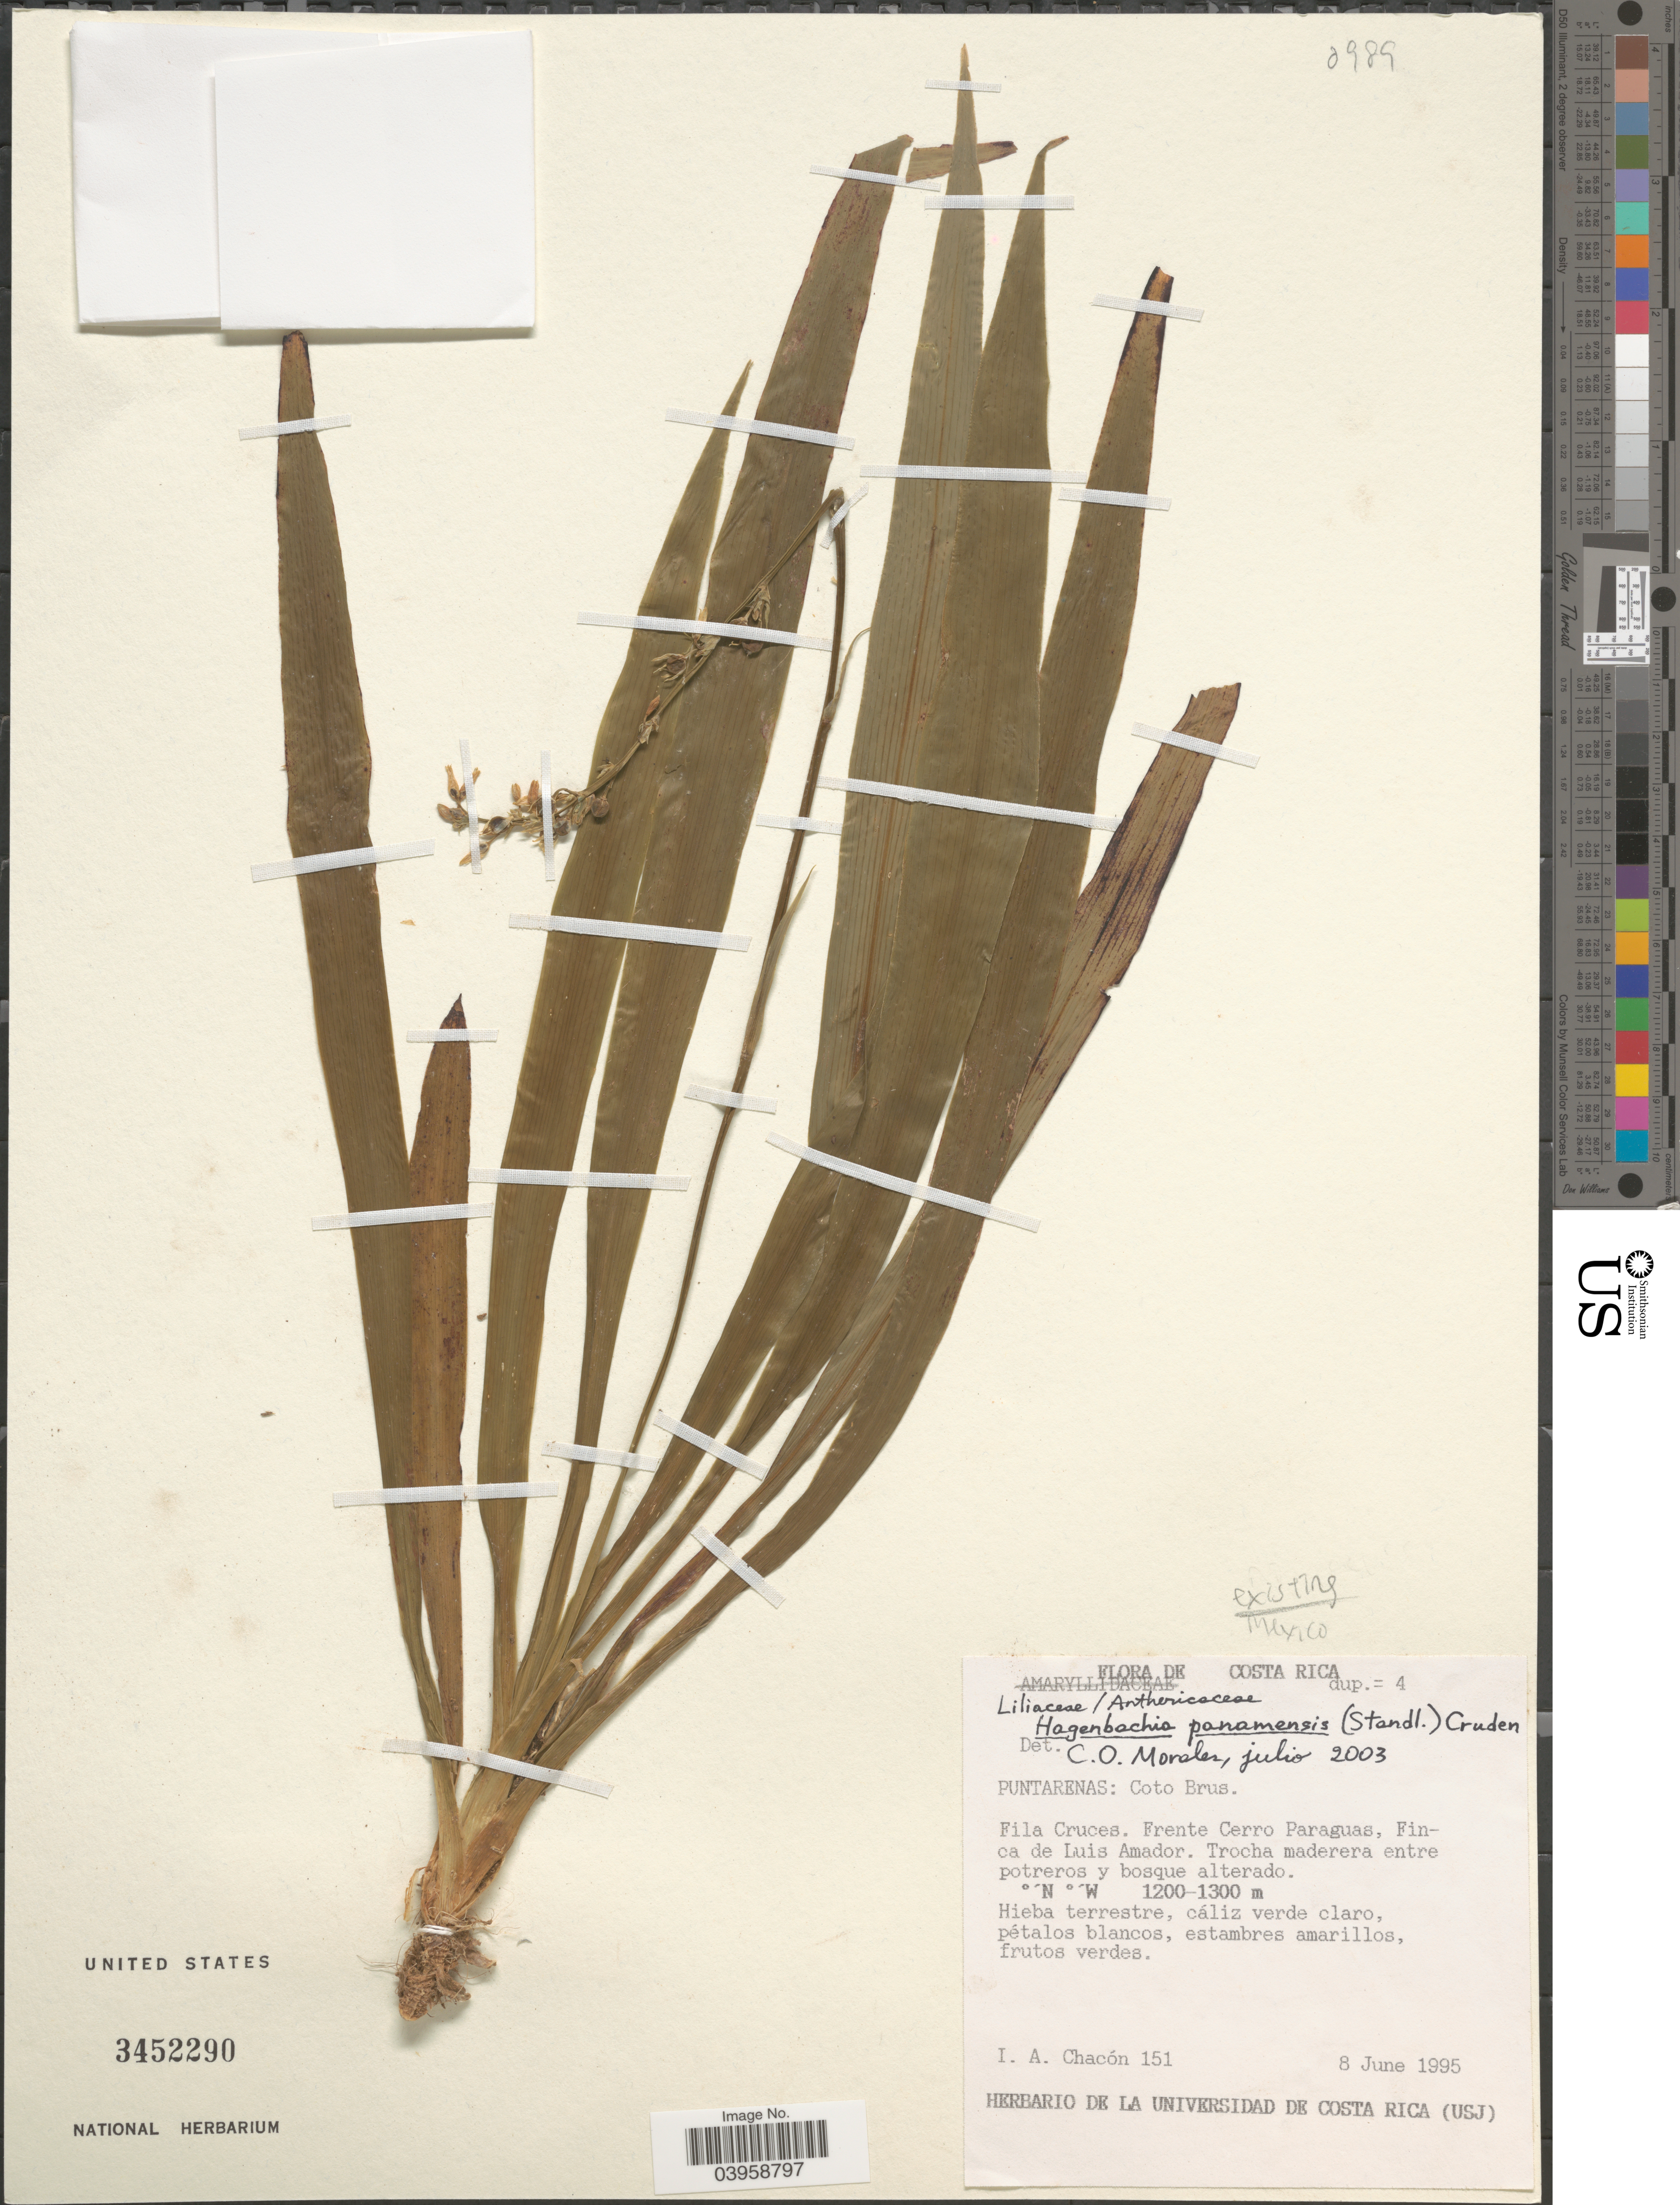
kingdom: Plantae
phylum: Tracheophyta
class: Liliopsida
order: Asparagales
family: Asparagaceae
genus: Hagenbachia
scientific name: Hagenbachia panamensis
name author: (Standl.) Cruden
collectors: I. Chacón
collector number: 151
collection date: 1995-06-08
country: Costa Rica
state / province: Puntarenas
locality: Coto Brus. Fila Cruces. Frente Cerro Paraguas, Finca de Luis Amador. Trocha maderera entre potreros y bosque alterado.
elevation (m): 1200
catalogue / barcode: US 3452290